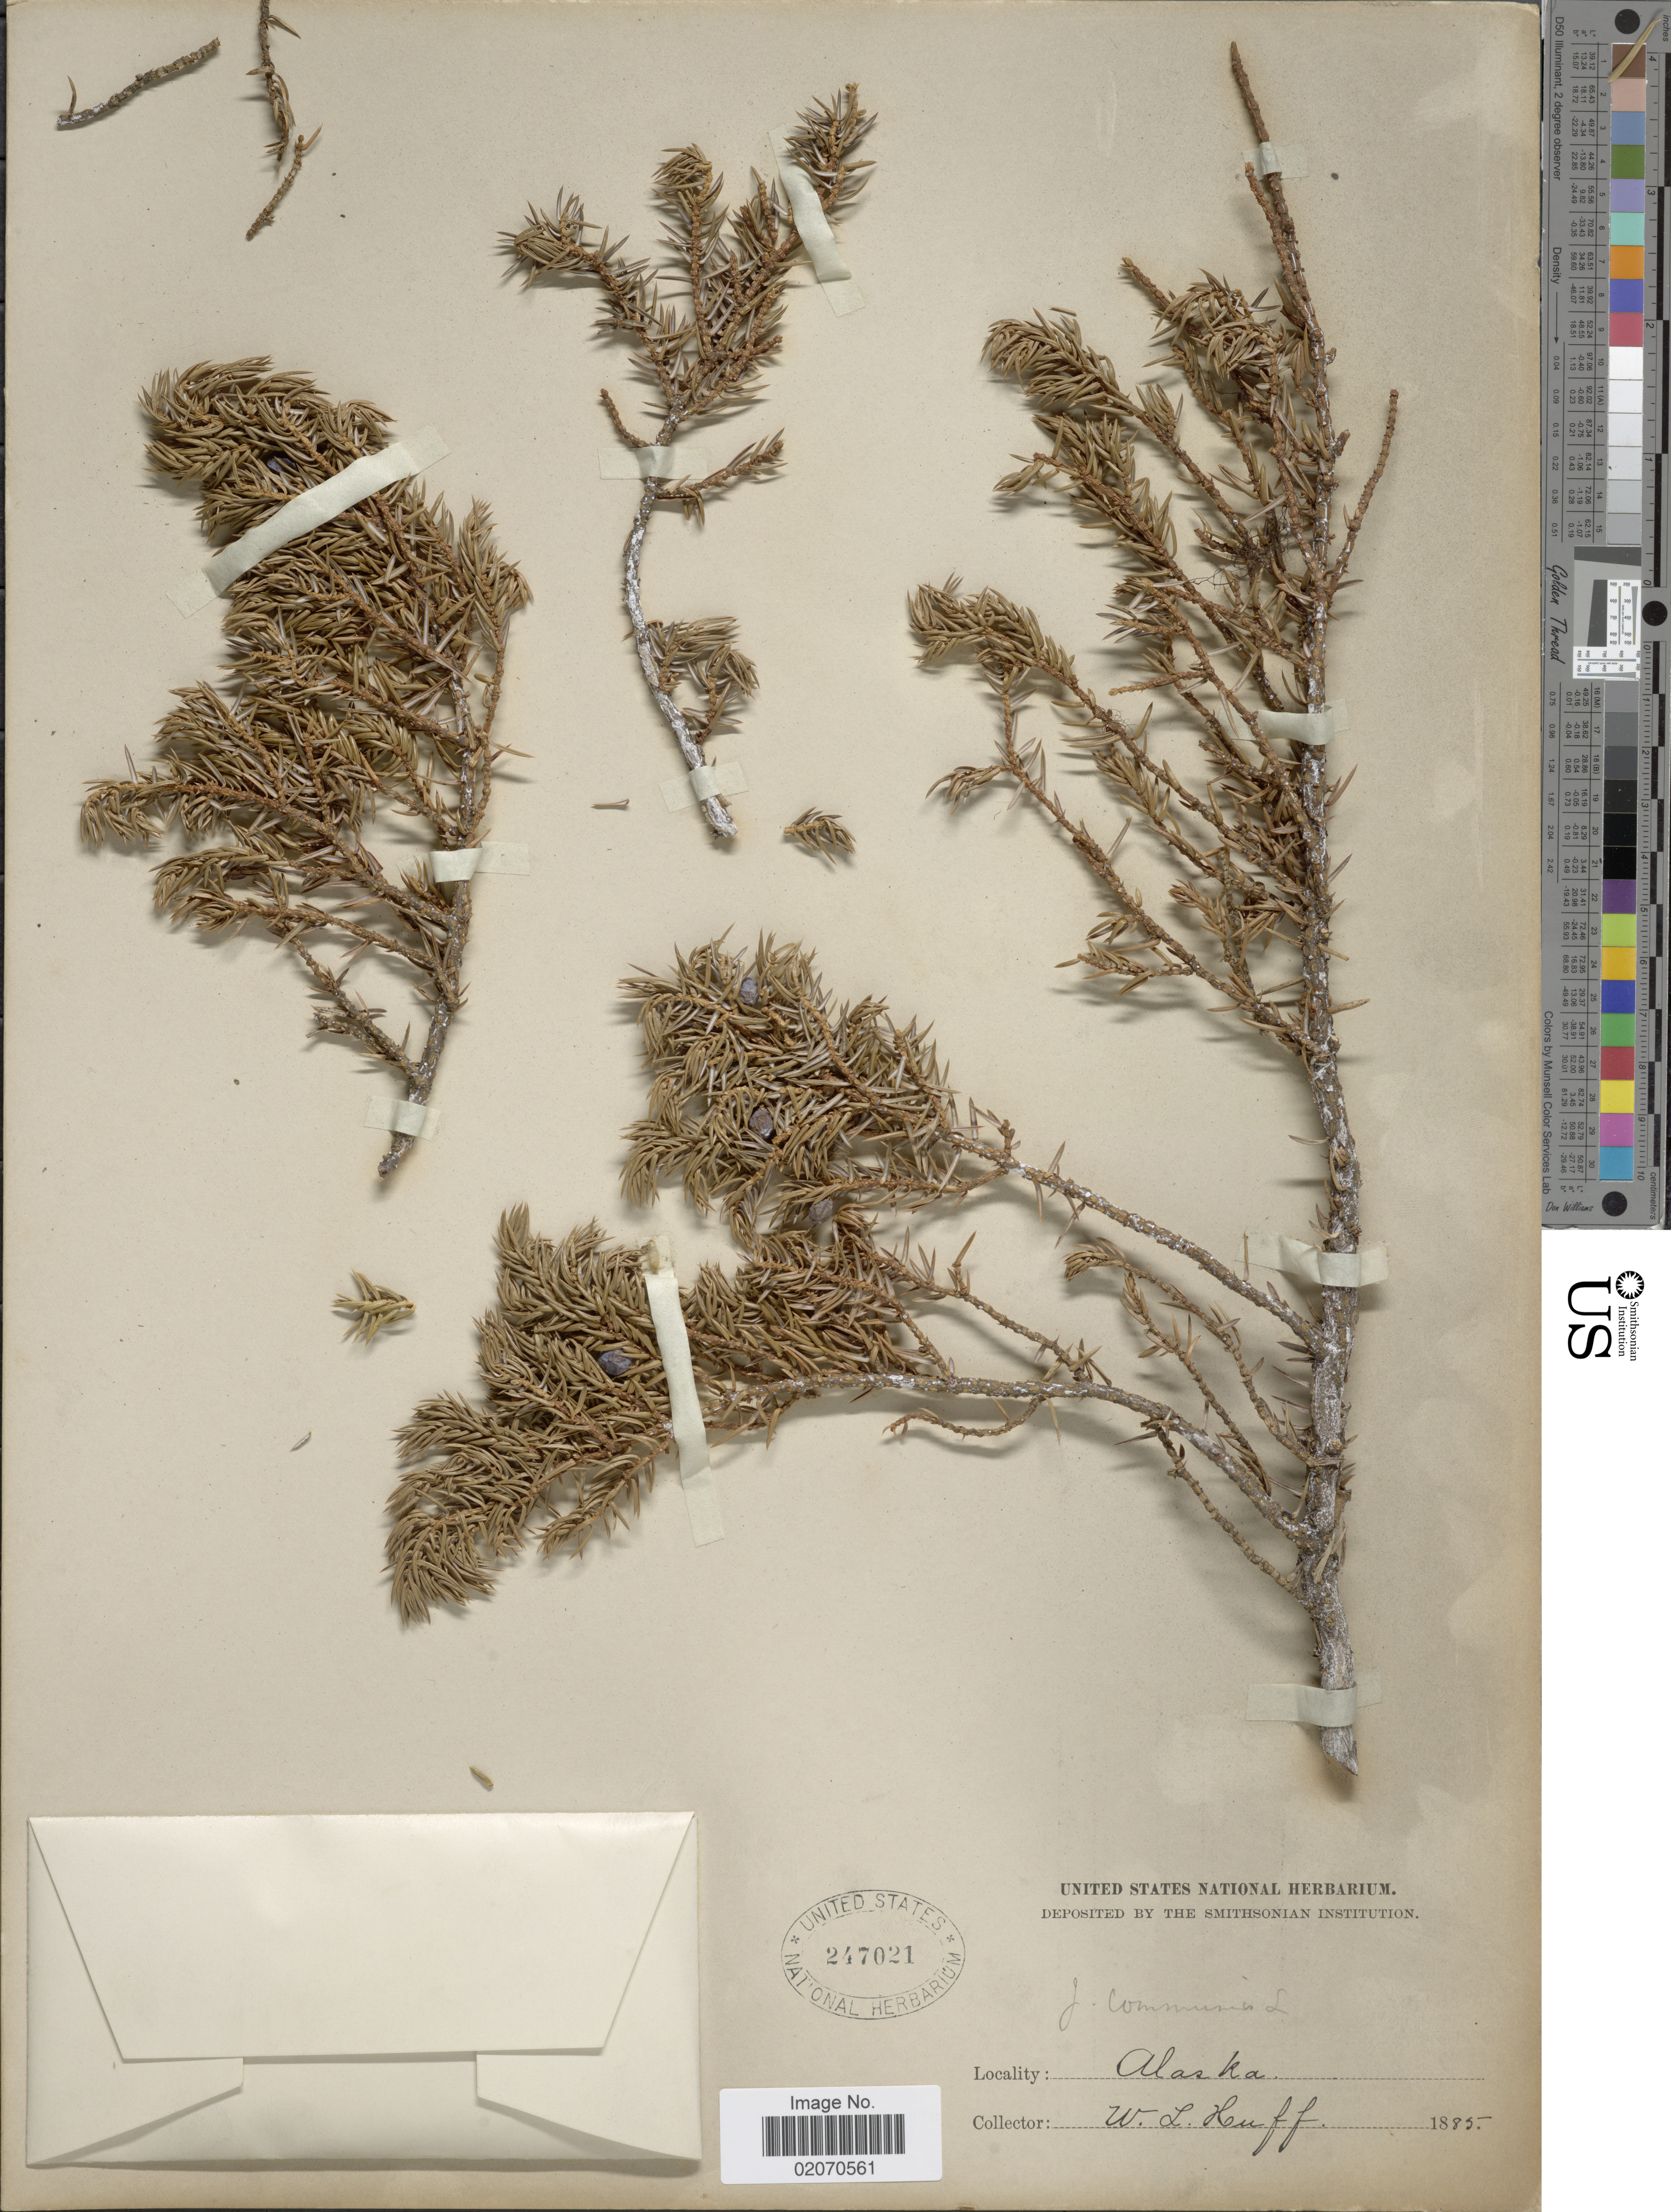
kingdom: Plantae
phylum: Tracheophyta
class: Pinopsida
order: Pinales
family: Cupressaceae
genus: Juniperus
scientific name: Juniperus communis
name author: L.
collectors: W. Huff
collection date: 1885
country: United States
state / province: Alaska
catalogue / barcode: US 247021